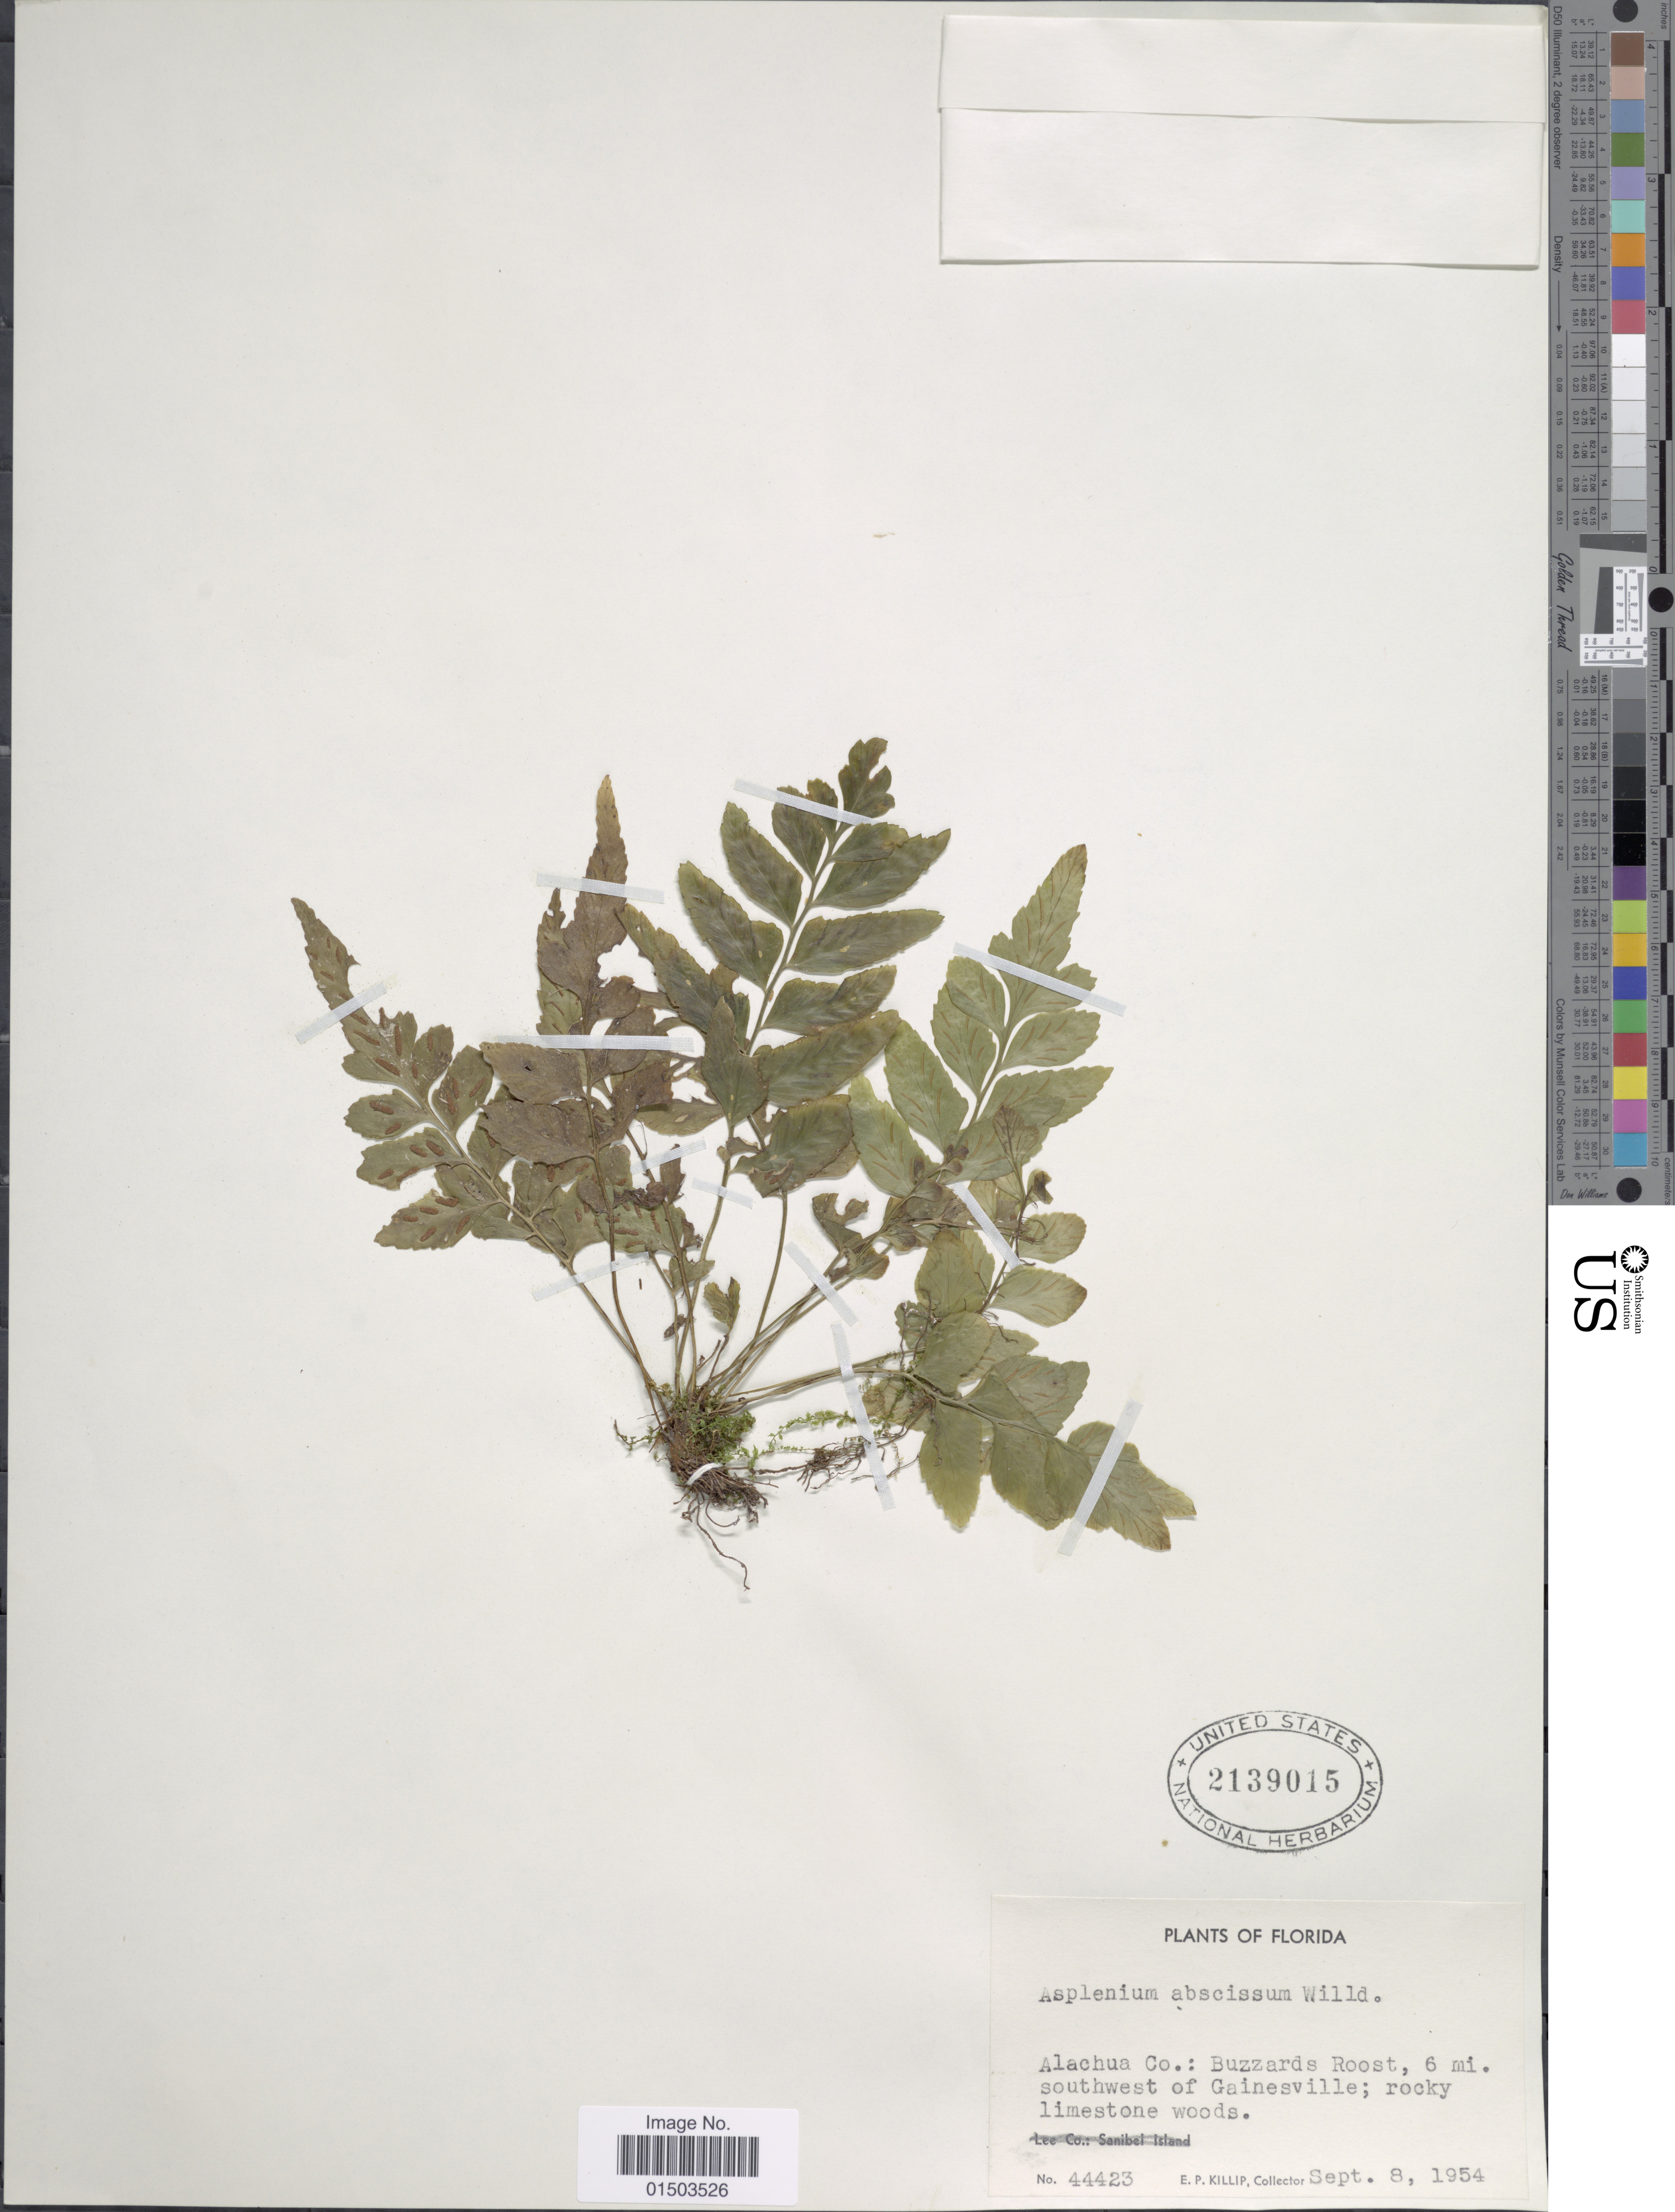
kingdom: Plantae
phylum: Tracheophyta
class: Polypodiopsida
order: Polypodiales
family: Aspleniaceae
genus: Asplenium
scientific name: Asplenium abscissum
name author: Willd.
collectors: E. P. Killip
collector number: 44423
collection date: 1954-09-08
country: United States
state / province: Florida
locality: Florida, Alachua Co.: Buzzard Roost, 6 mi. southwest of Gainesville.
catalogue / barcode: US 2139015